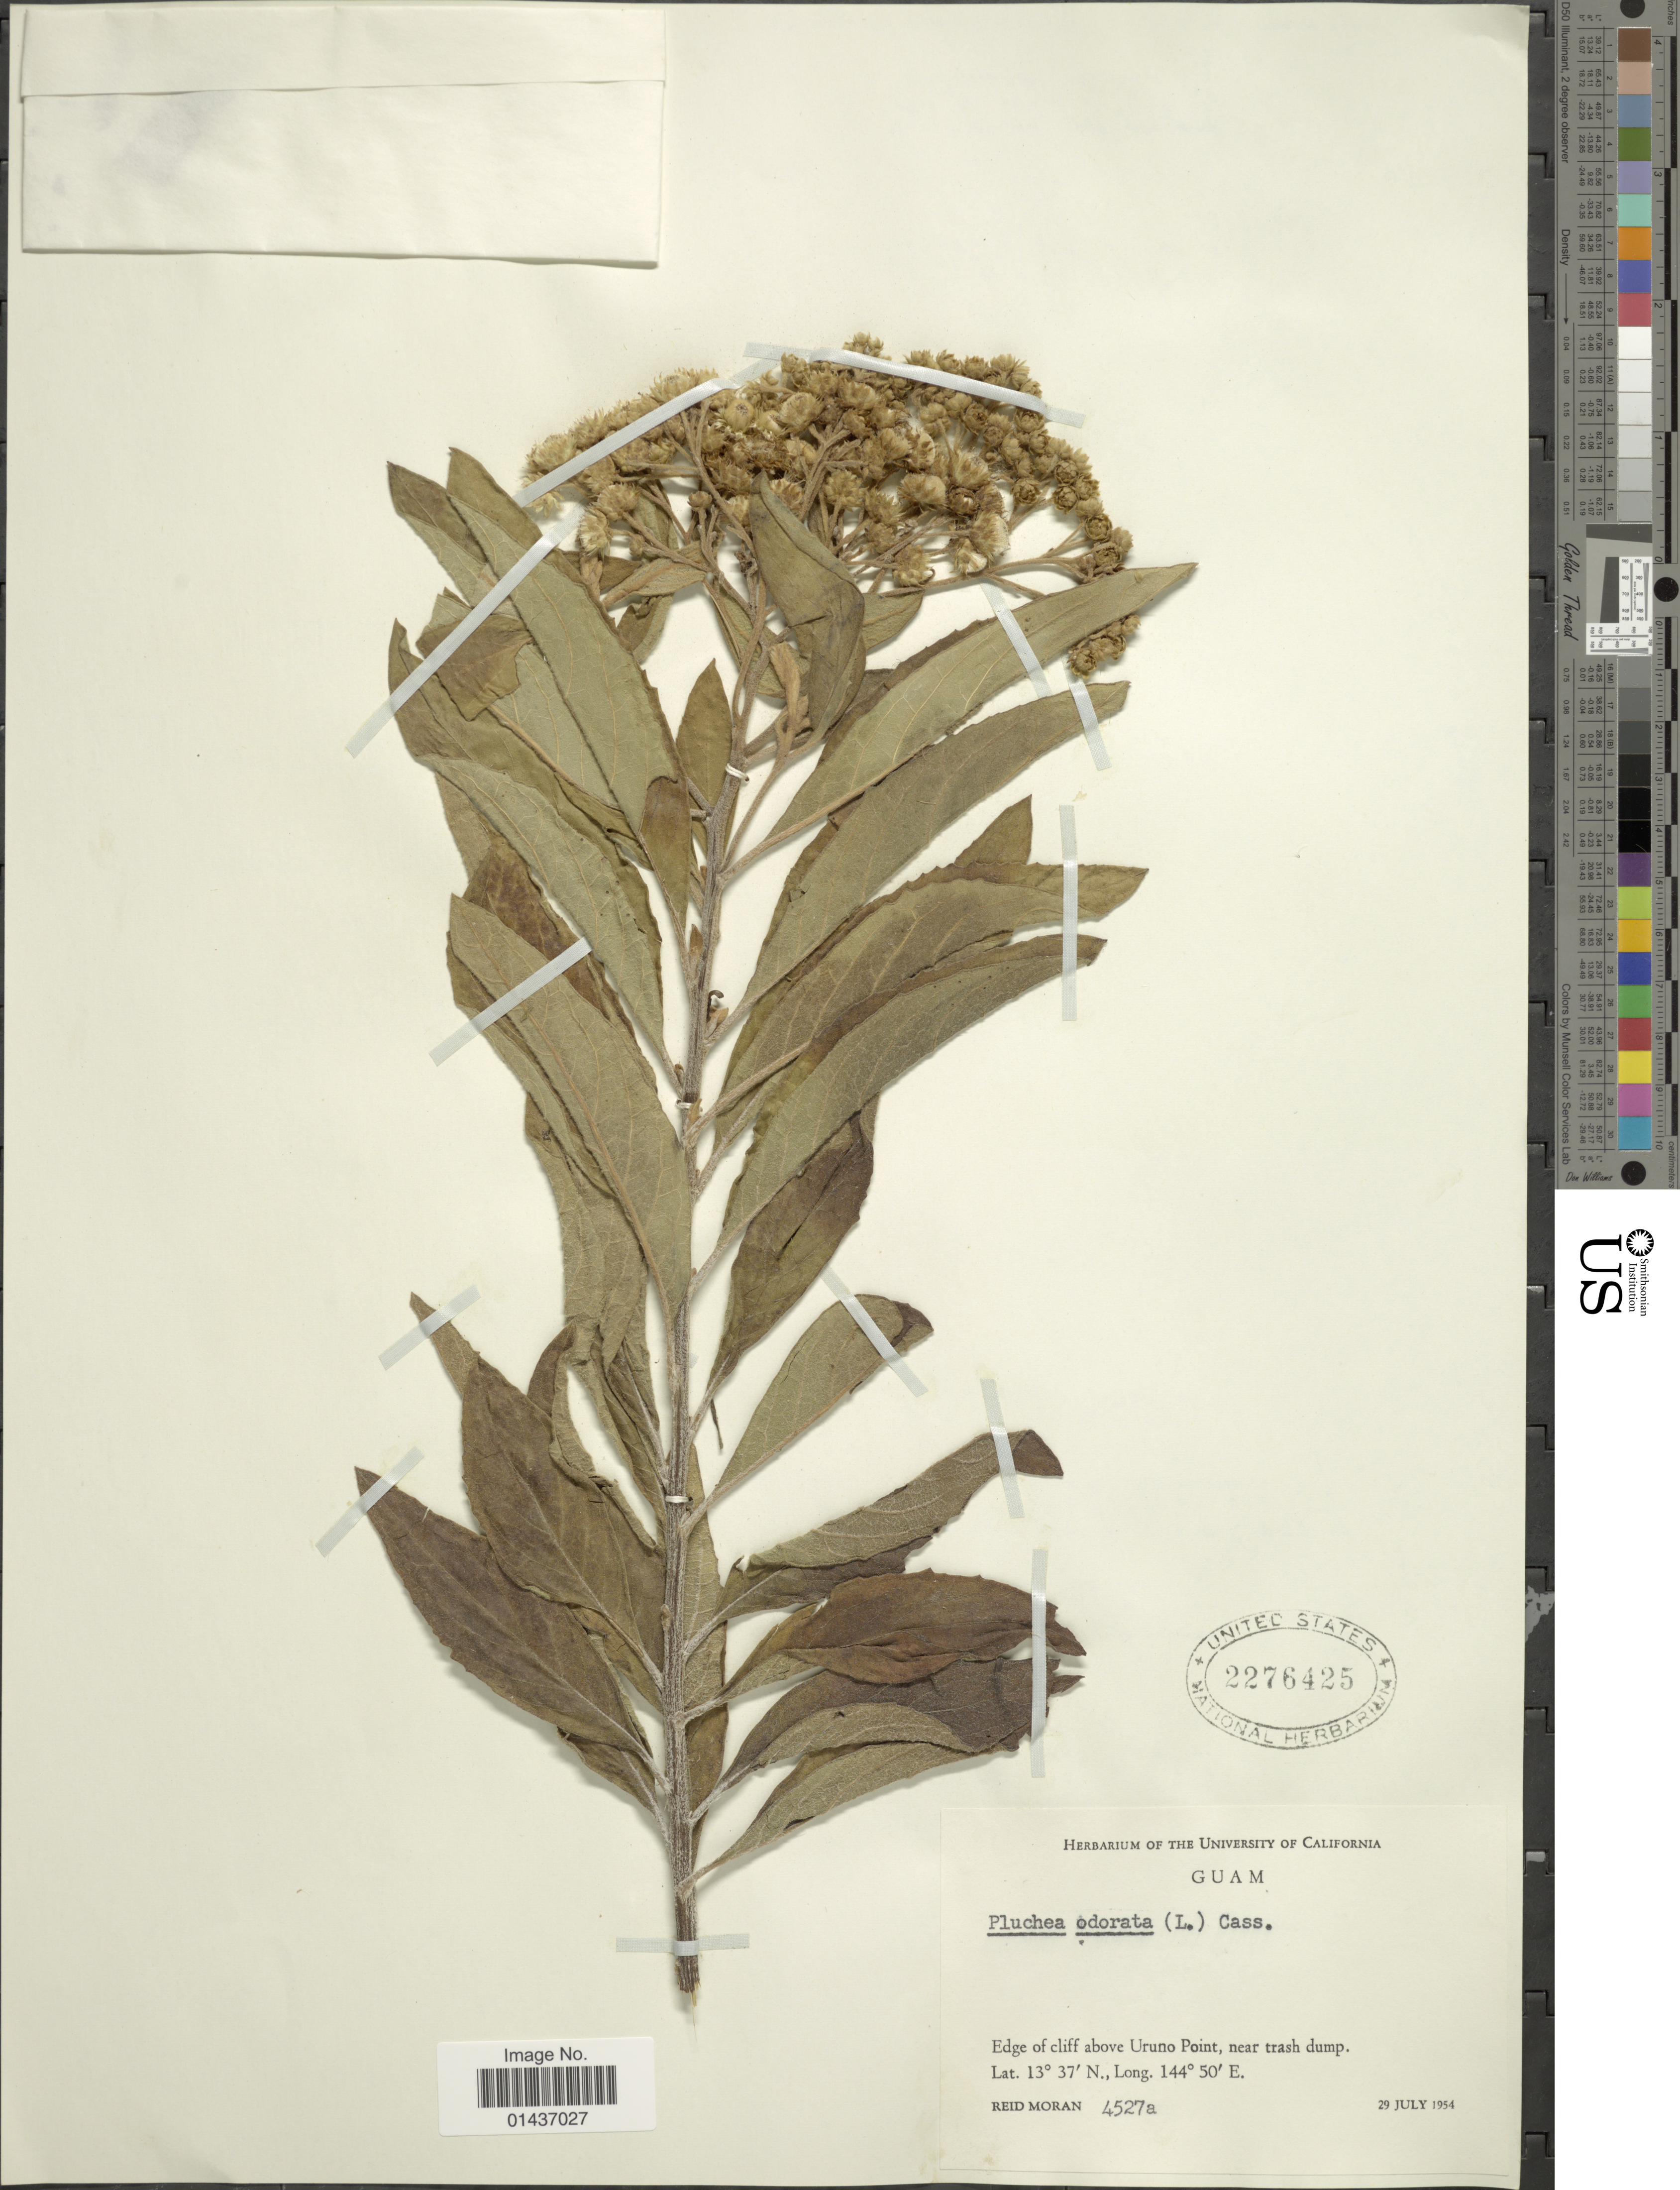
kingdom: Plantae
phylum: Tracheophyta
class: Magnoliopsida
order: Asterales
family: Asteraceae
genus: Pluchea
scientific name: Pluchea carolinensis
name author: (Jacq.) D. Don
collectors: R. V. Moran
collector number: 452a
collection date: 1954-07-29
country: Guam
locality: Edge of cliff above Uruno Pont, near trash dump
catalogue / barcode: US 2276425